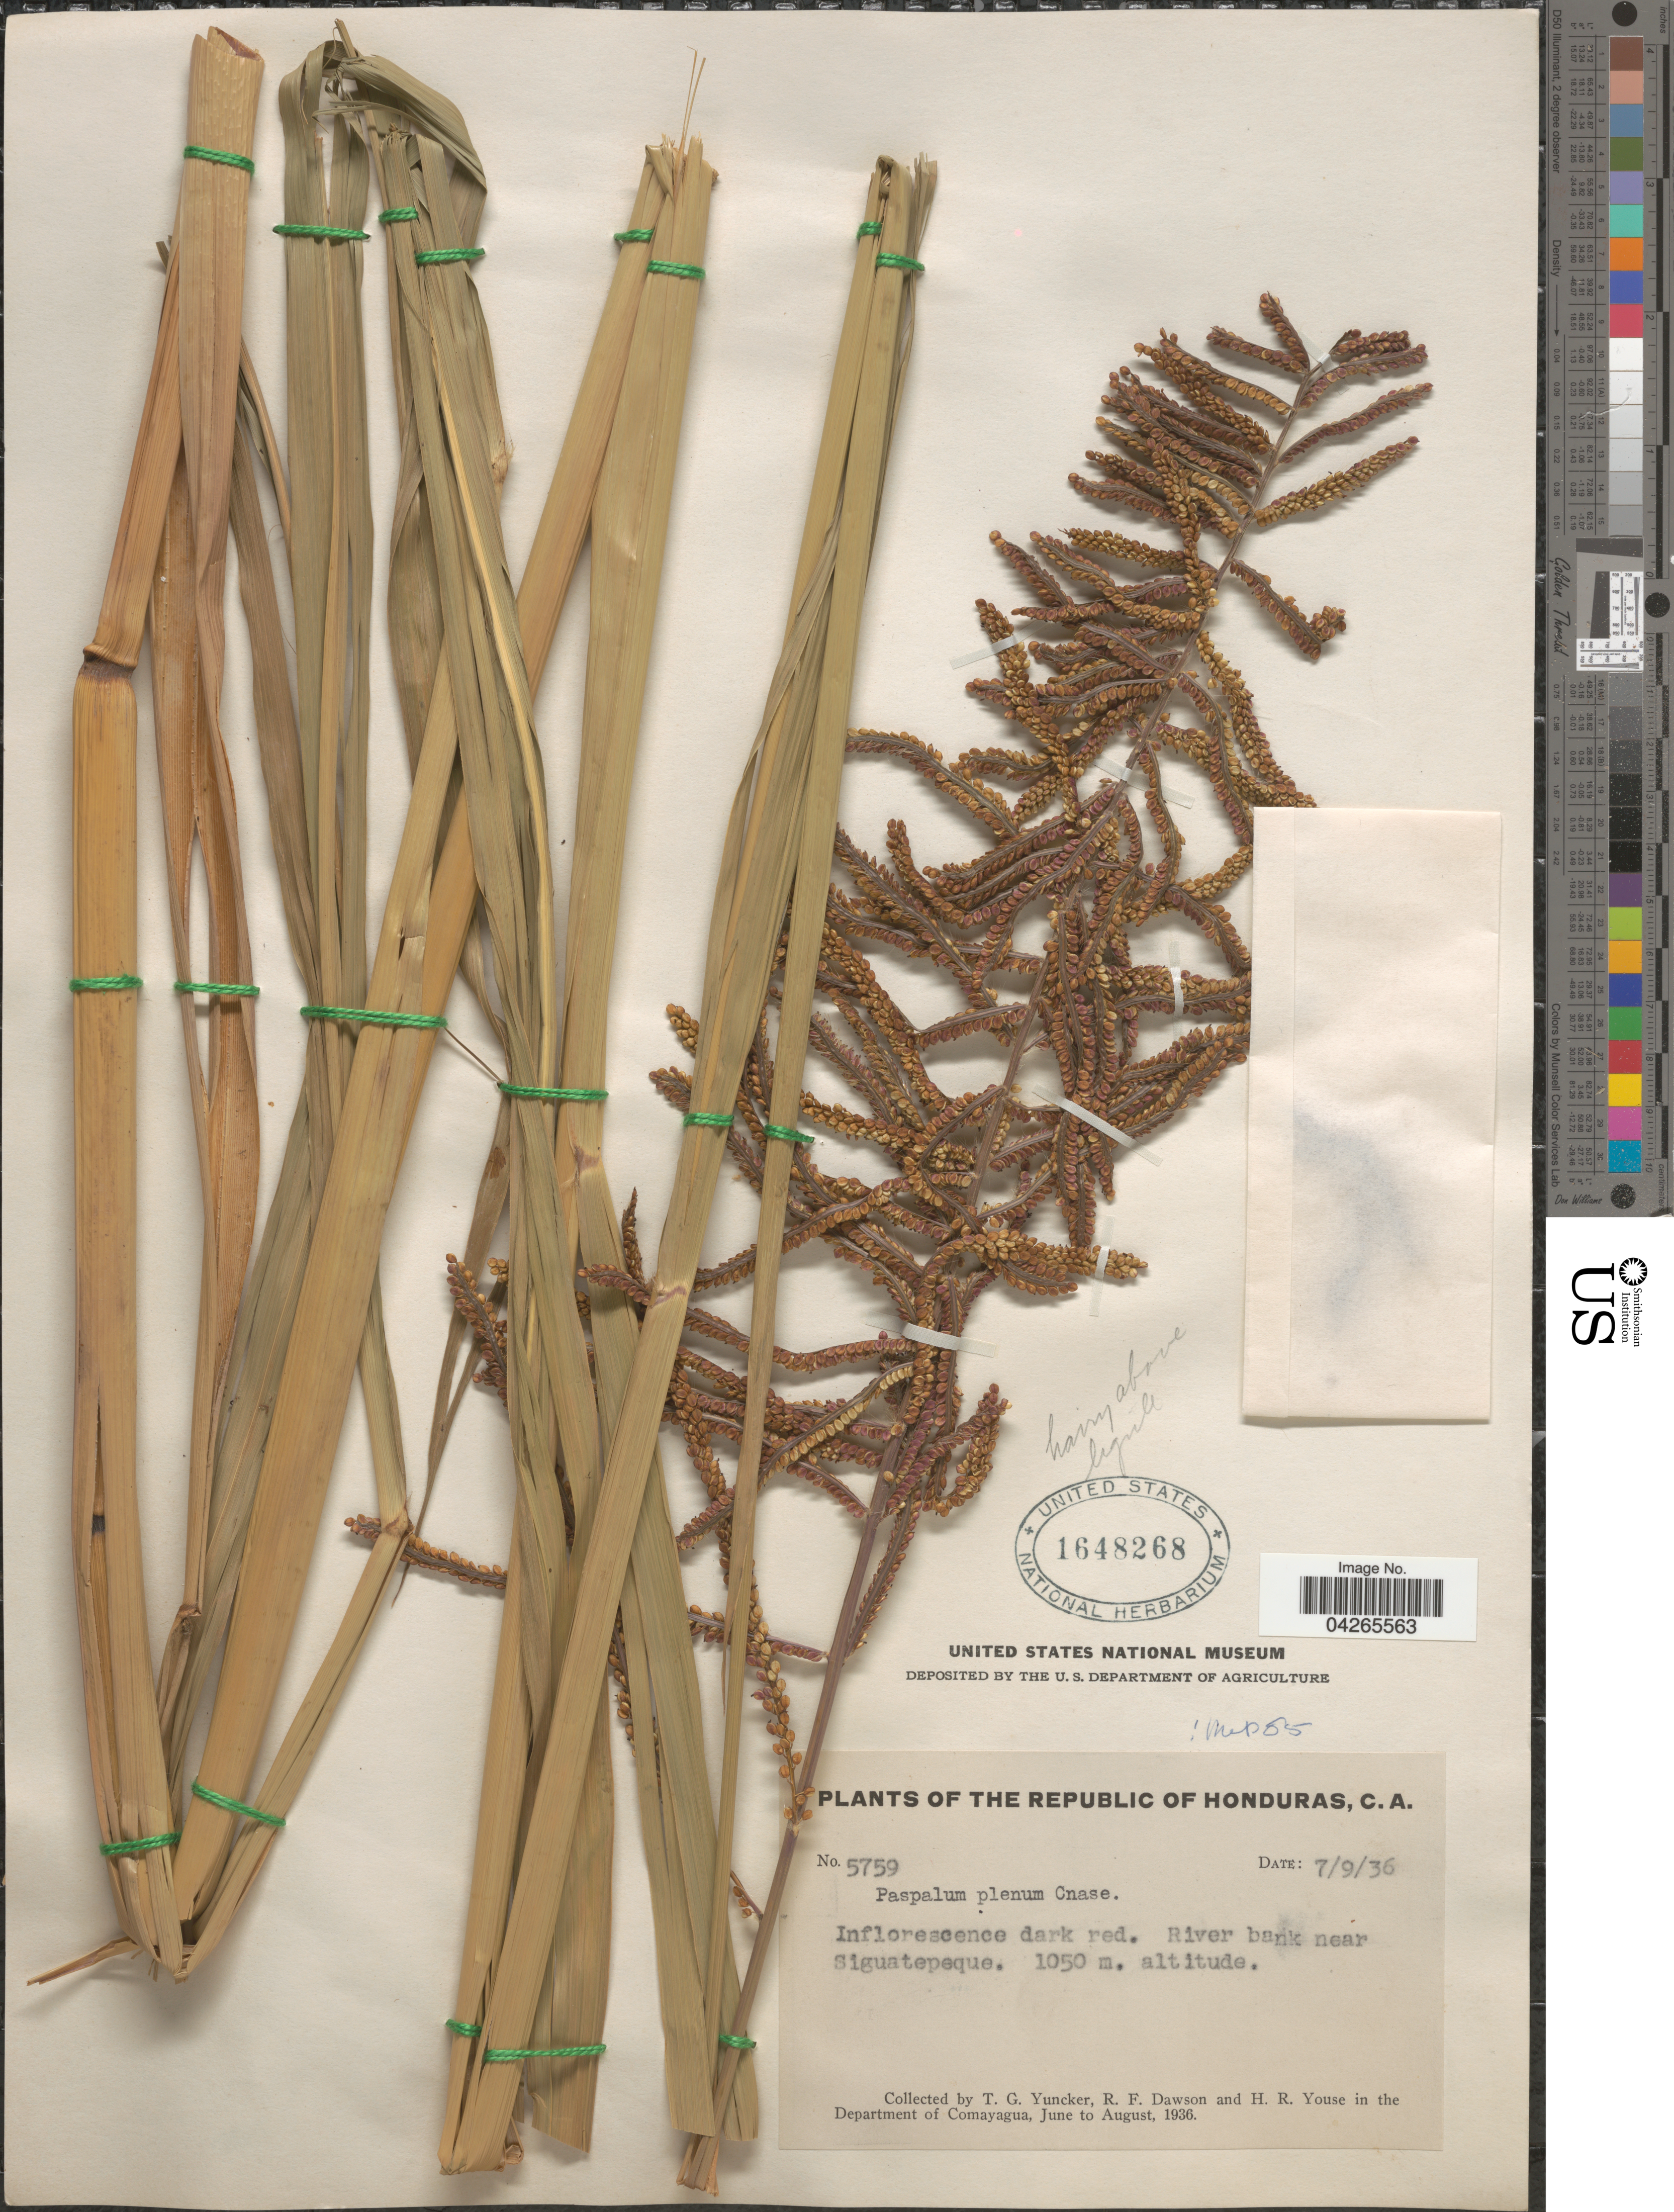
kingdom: Plantae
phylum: Tracheophyta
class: Liliopsida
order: Poales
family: Poaceae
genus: Paspalum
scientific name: Paspalum plenum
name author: Chase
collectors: T. G. Yuncker, R. F. Dawson & H. Youse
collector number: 5759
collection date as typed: Transcribed d/m/y: 9/7/36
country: Honduras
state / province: Comayagua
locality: River bank near Siguatepeque. In the Department of Comayagua.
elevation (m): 1050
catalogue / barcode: US 1648268